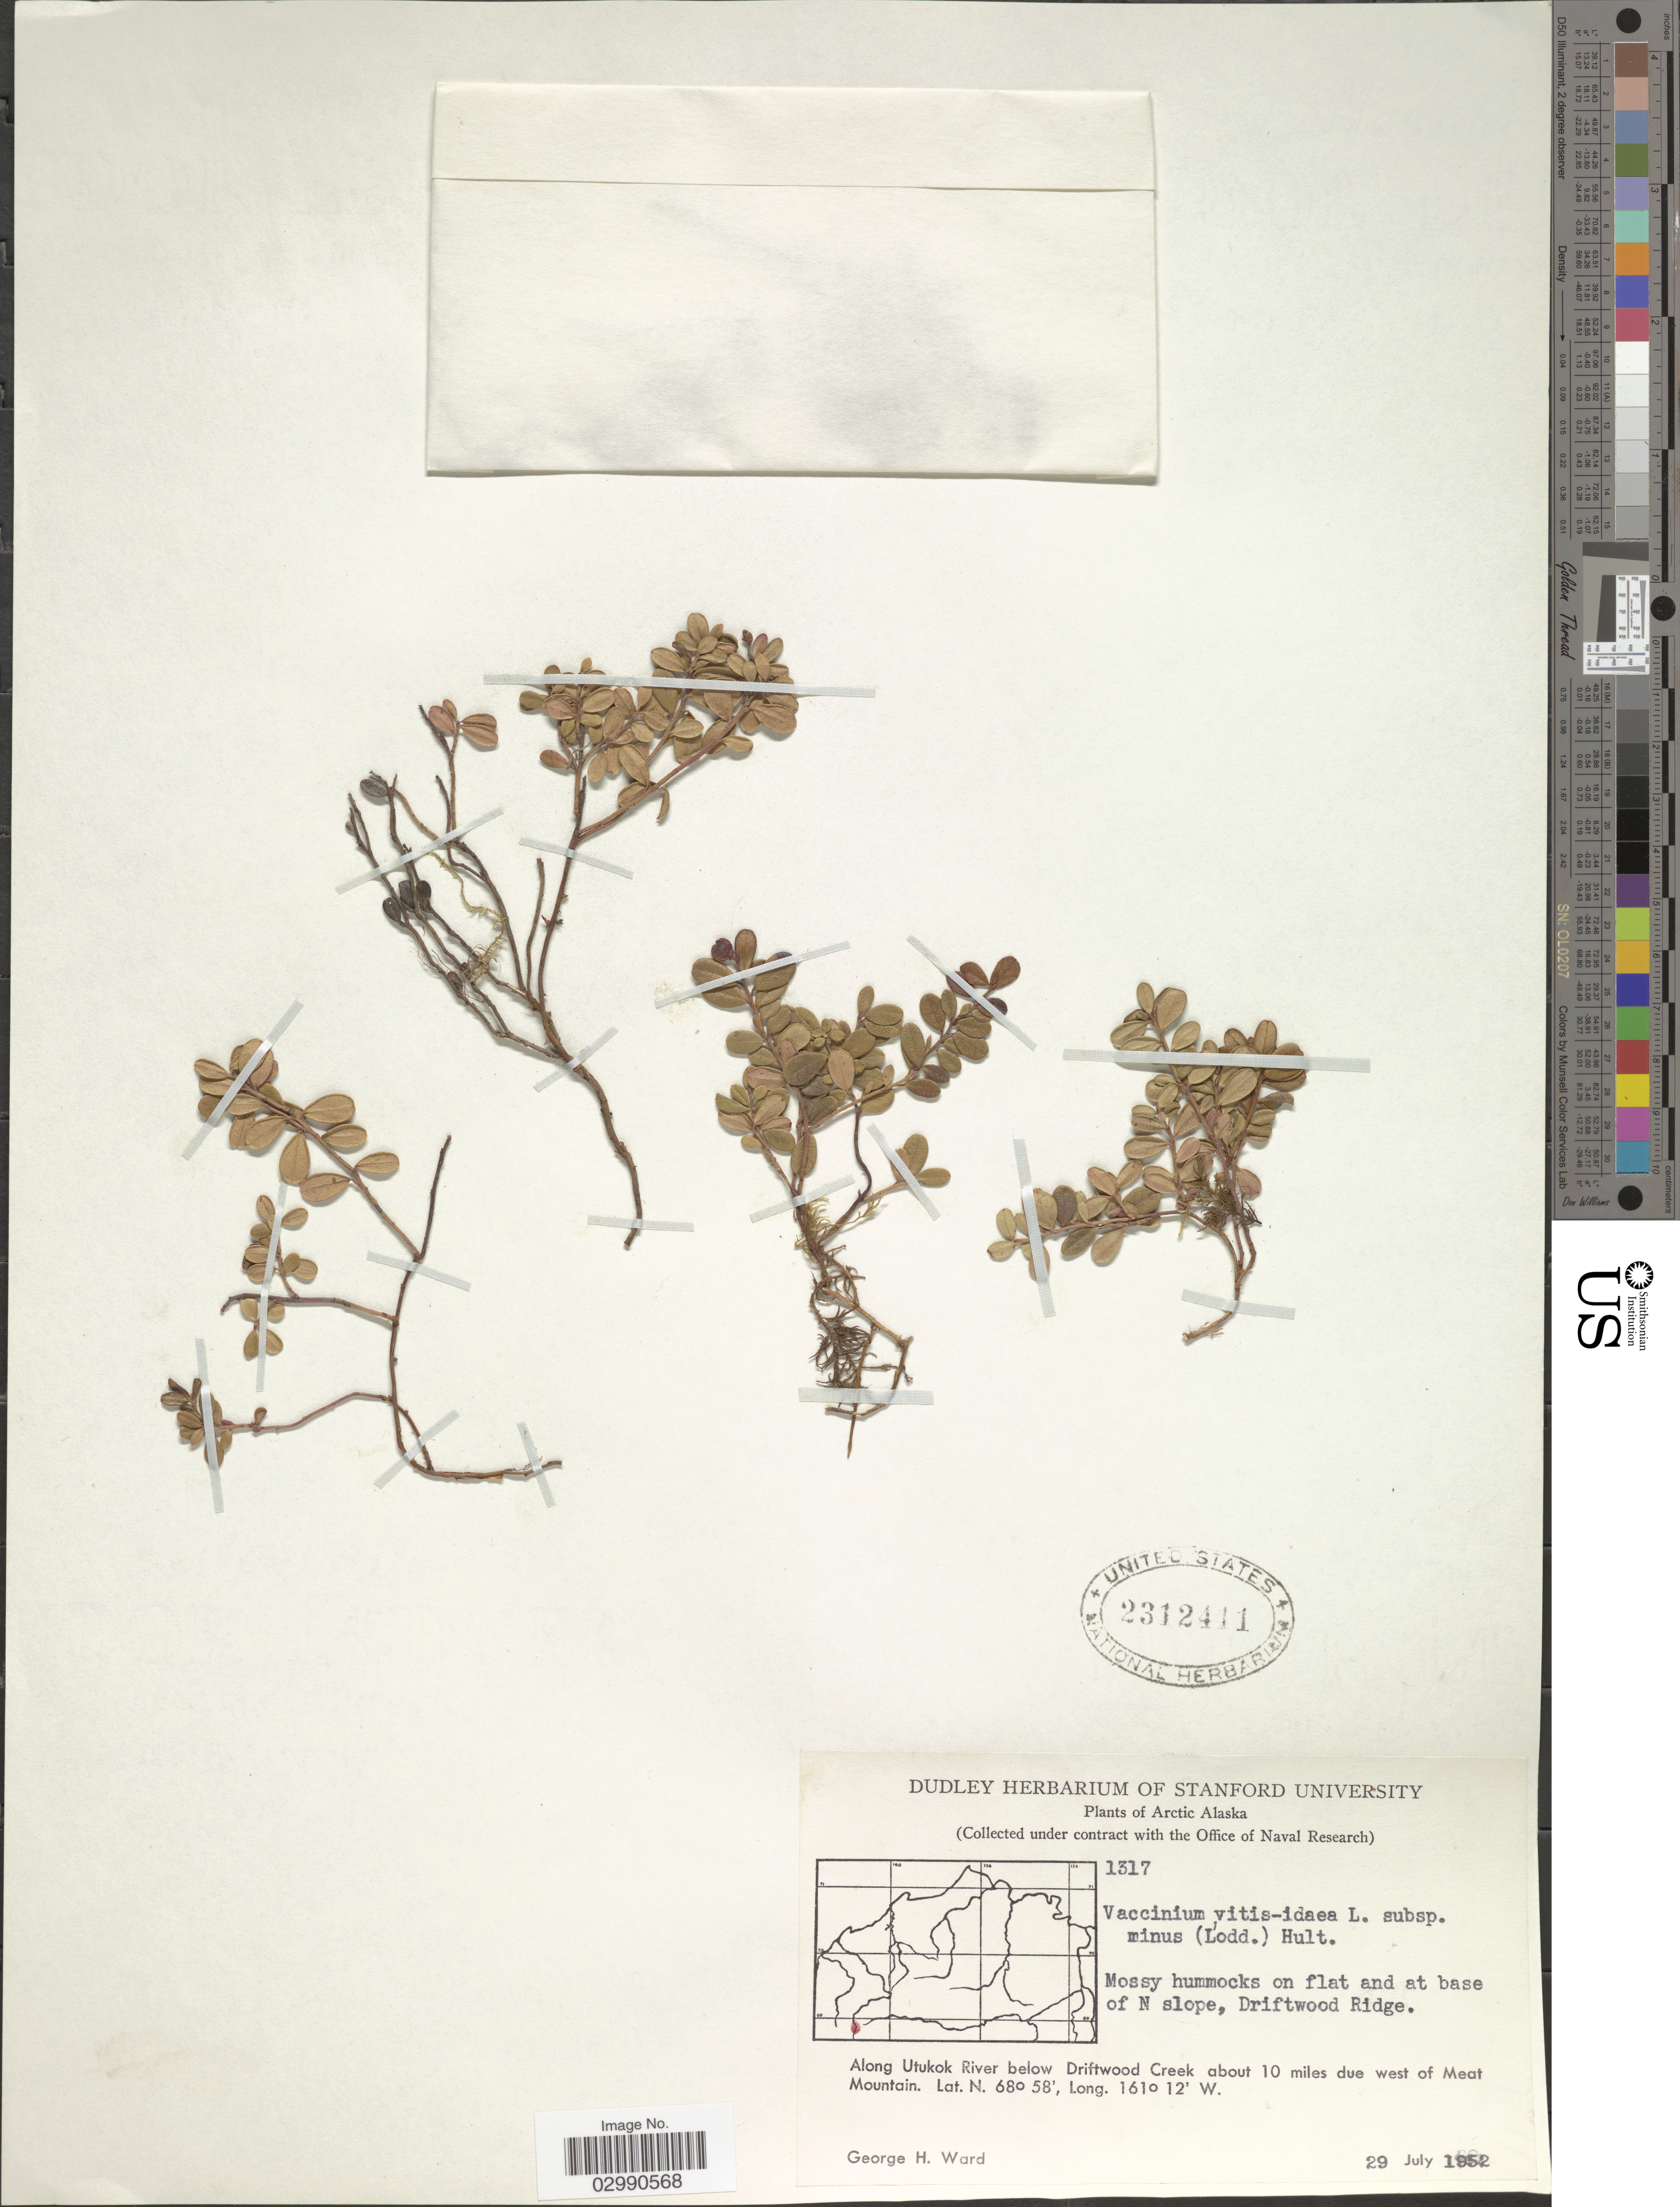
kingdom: Plantae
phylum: Tracheophyta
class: Magnoliopsida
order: Ericales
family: Ericaceae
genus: Vaccinium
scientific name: Vaccinium vitis-idaea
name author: L.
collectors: G. H. Ward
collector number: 1317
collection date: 1952-07-29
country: United States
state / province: Alaska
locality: Arctic Alaska. At base of N slope, Driftwood Ridge. Along Utulok River below Driftwood Creek about 10 miles due west of Meat Mountain.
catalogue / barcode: US 2312411